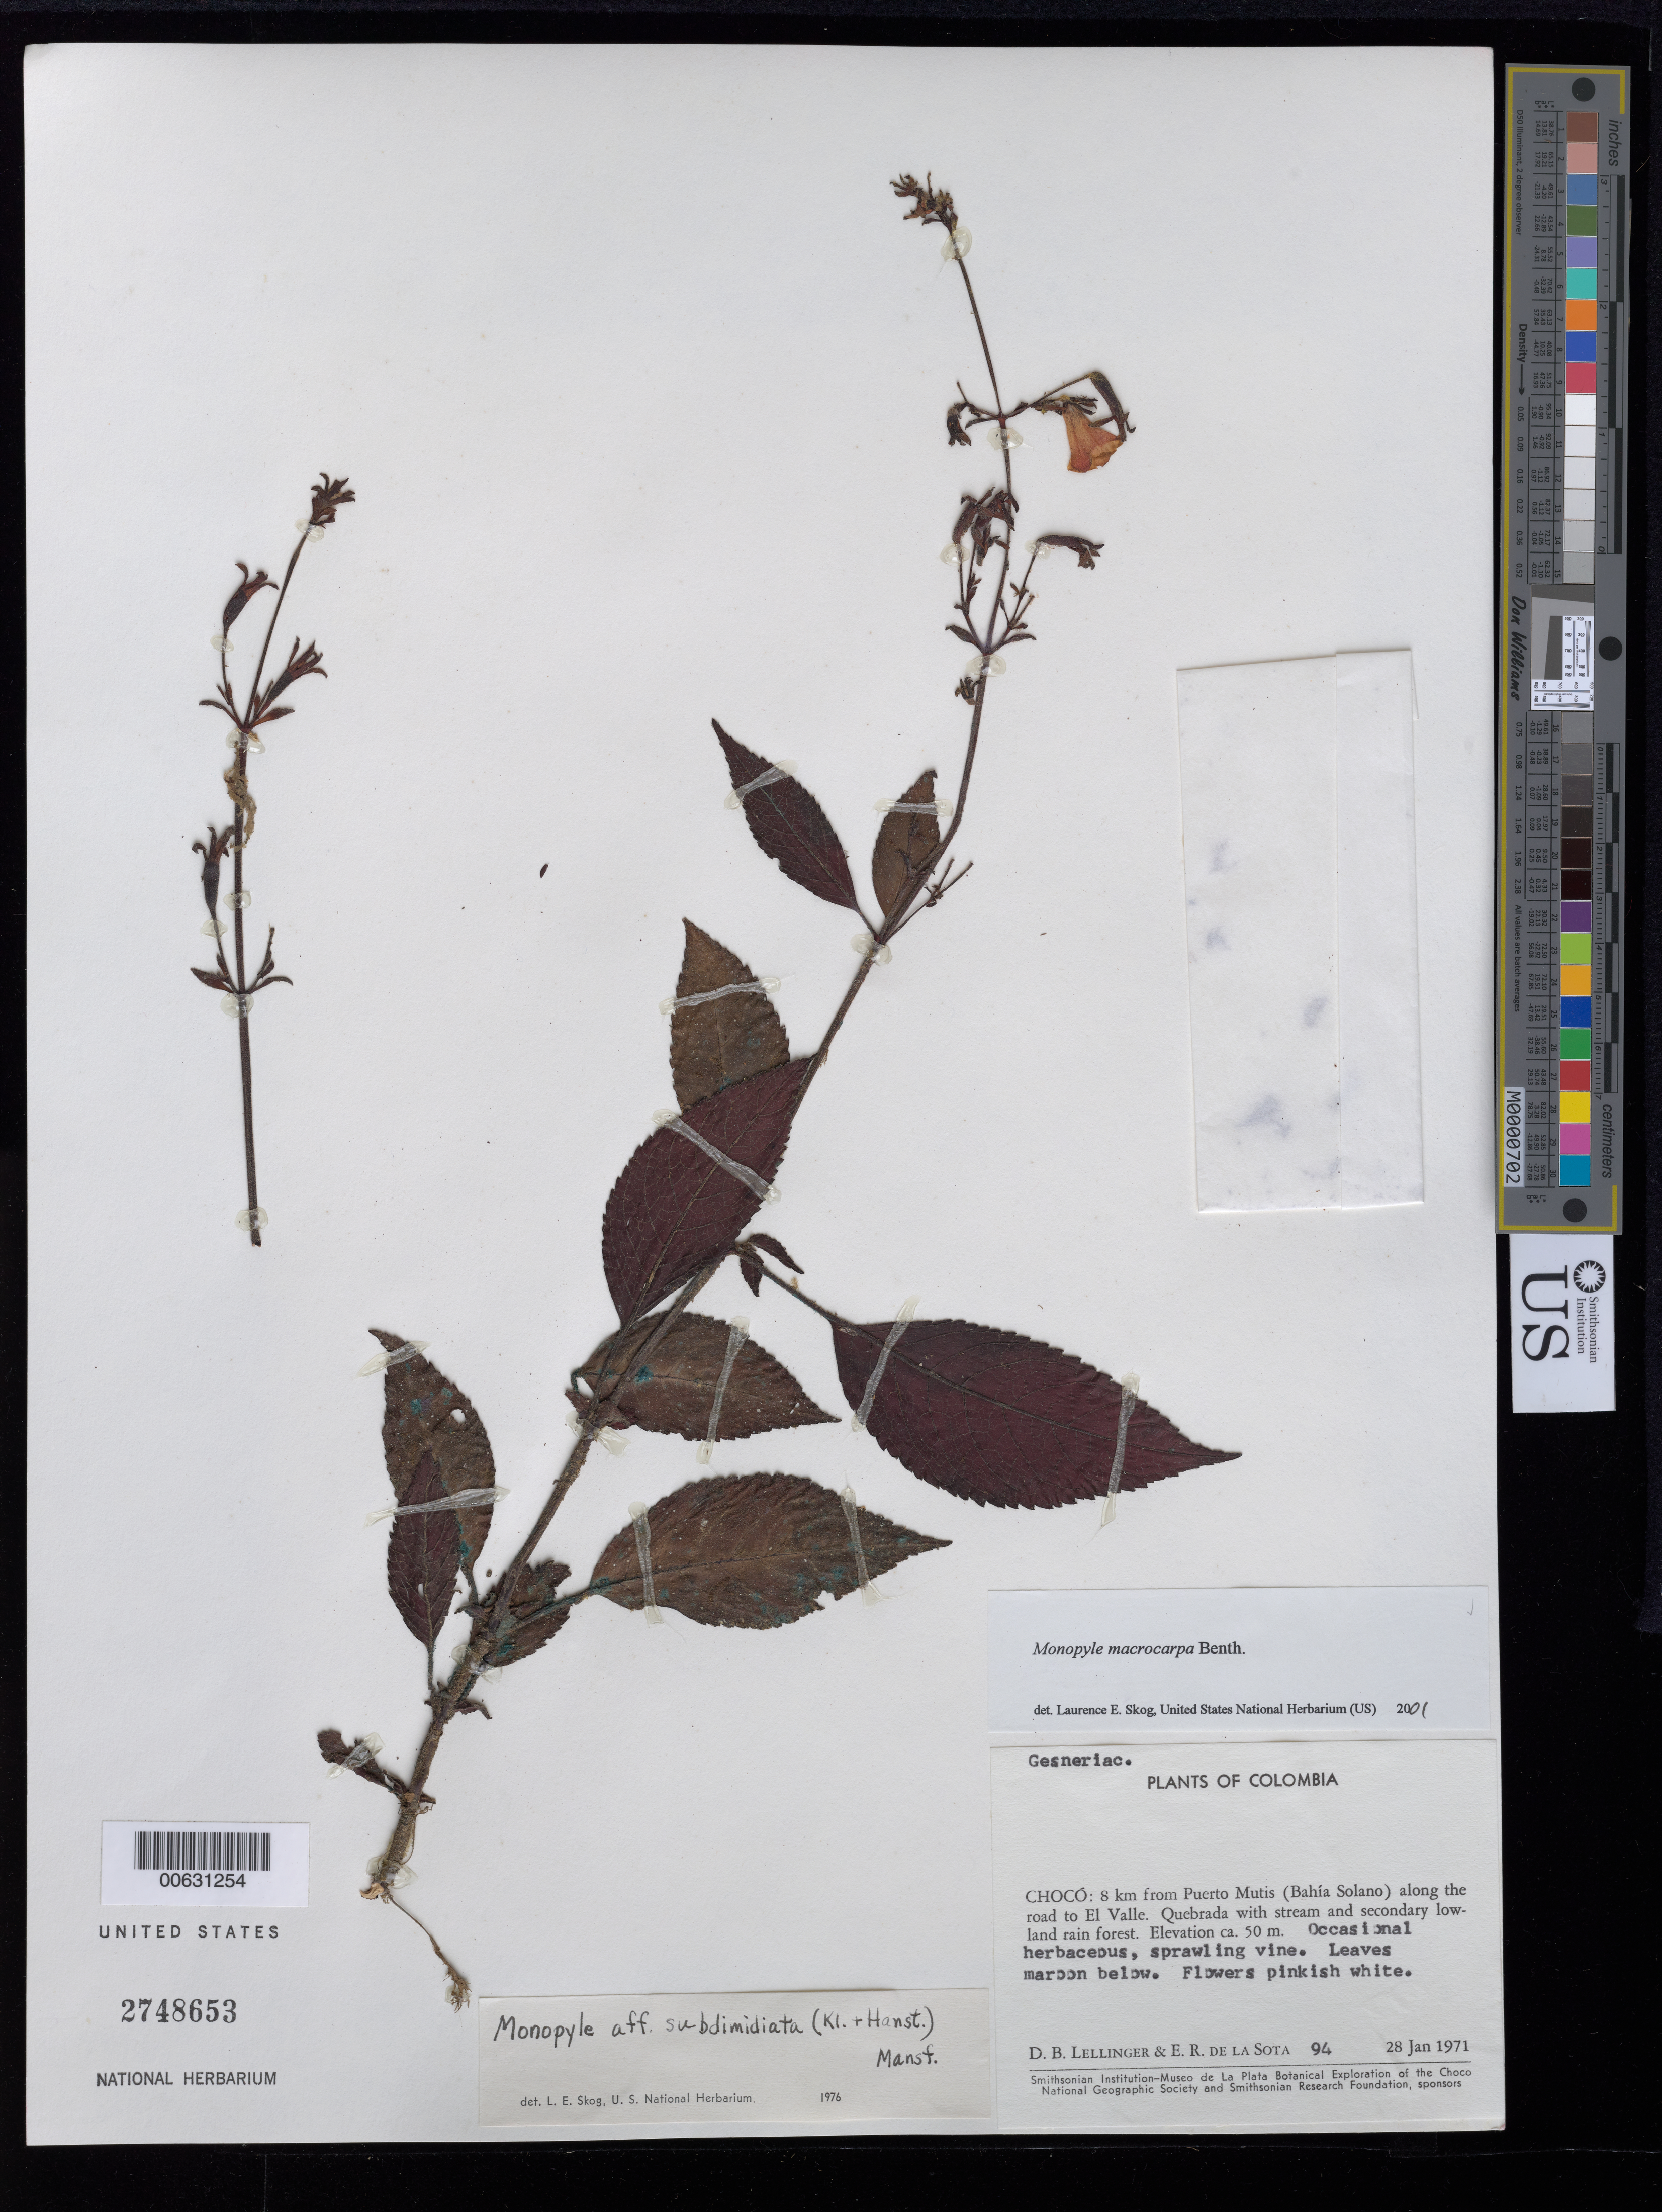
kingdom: Plantae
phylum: Tracheophyta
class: Magnoliopsida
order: Lamiales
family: Gesneriaceae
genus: Monopyle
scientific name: Monopyle macrocarpa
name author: Benth.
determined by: Skog, Laurence E.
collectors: D. B. Lellinger & E. R. de la Sota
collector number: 94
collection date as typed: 28 Jan 1971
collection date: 1971-01-28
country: Colombia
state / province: Chocó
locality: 8 km from Puerto Mutis (Bahía Solano) along the road to El Valle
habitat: Quebrada with stream and secondary lowland rain forest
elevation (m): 50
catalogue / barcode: US 2748653